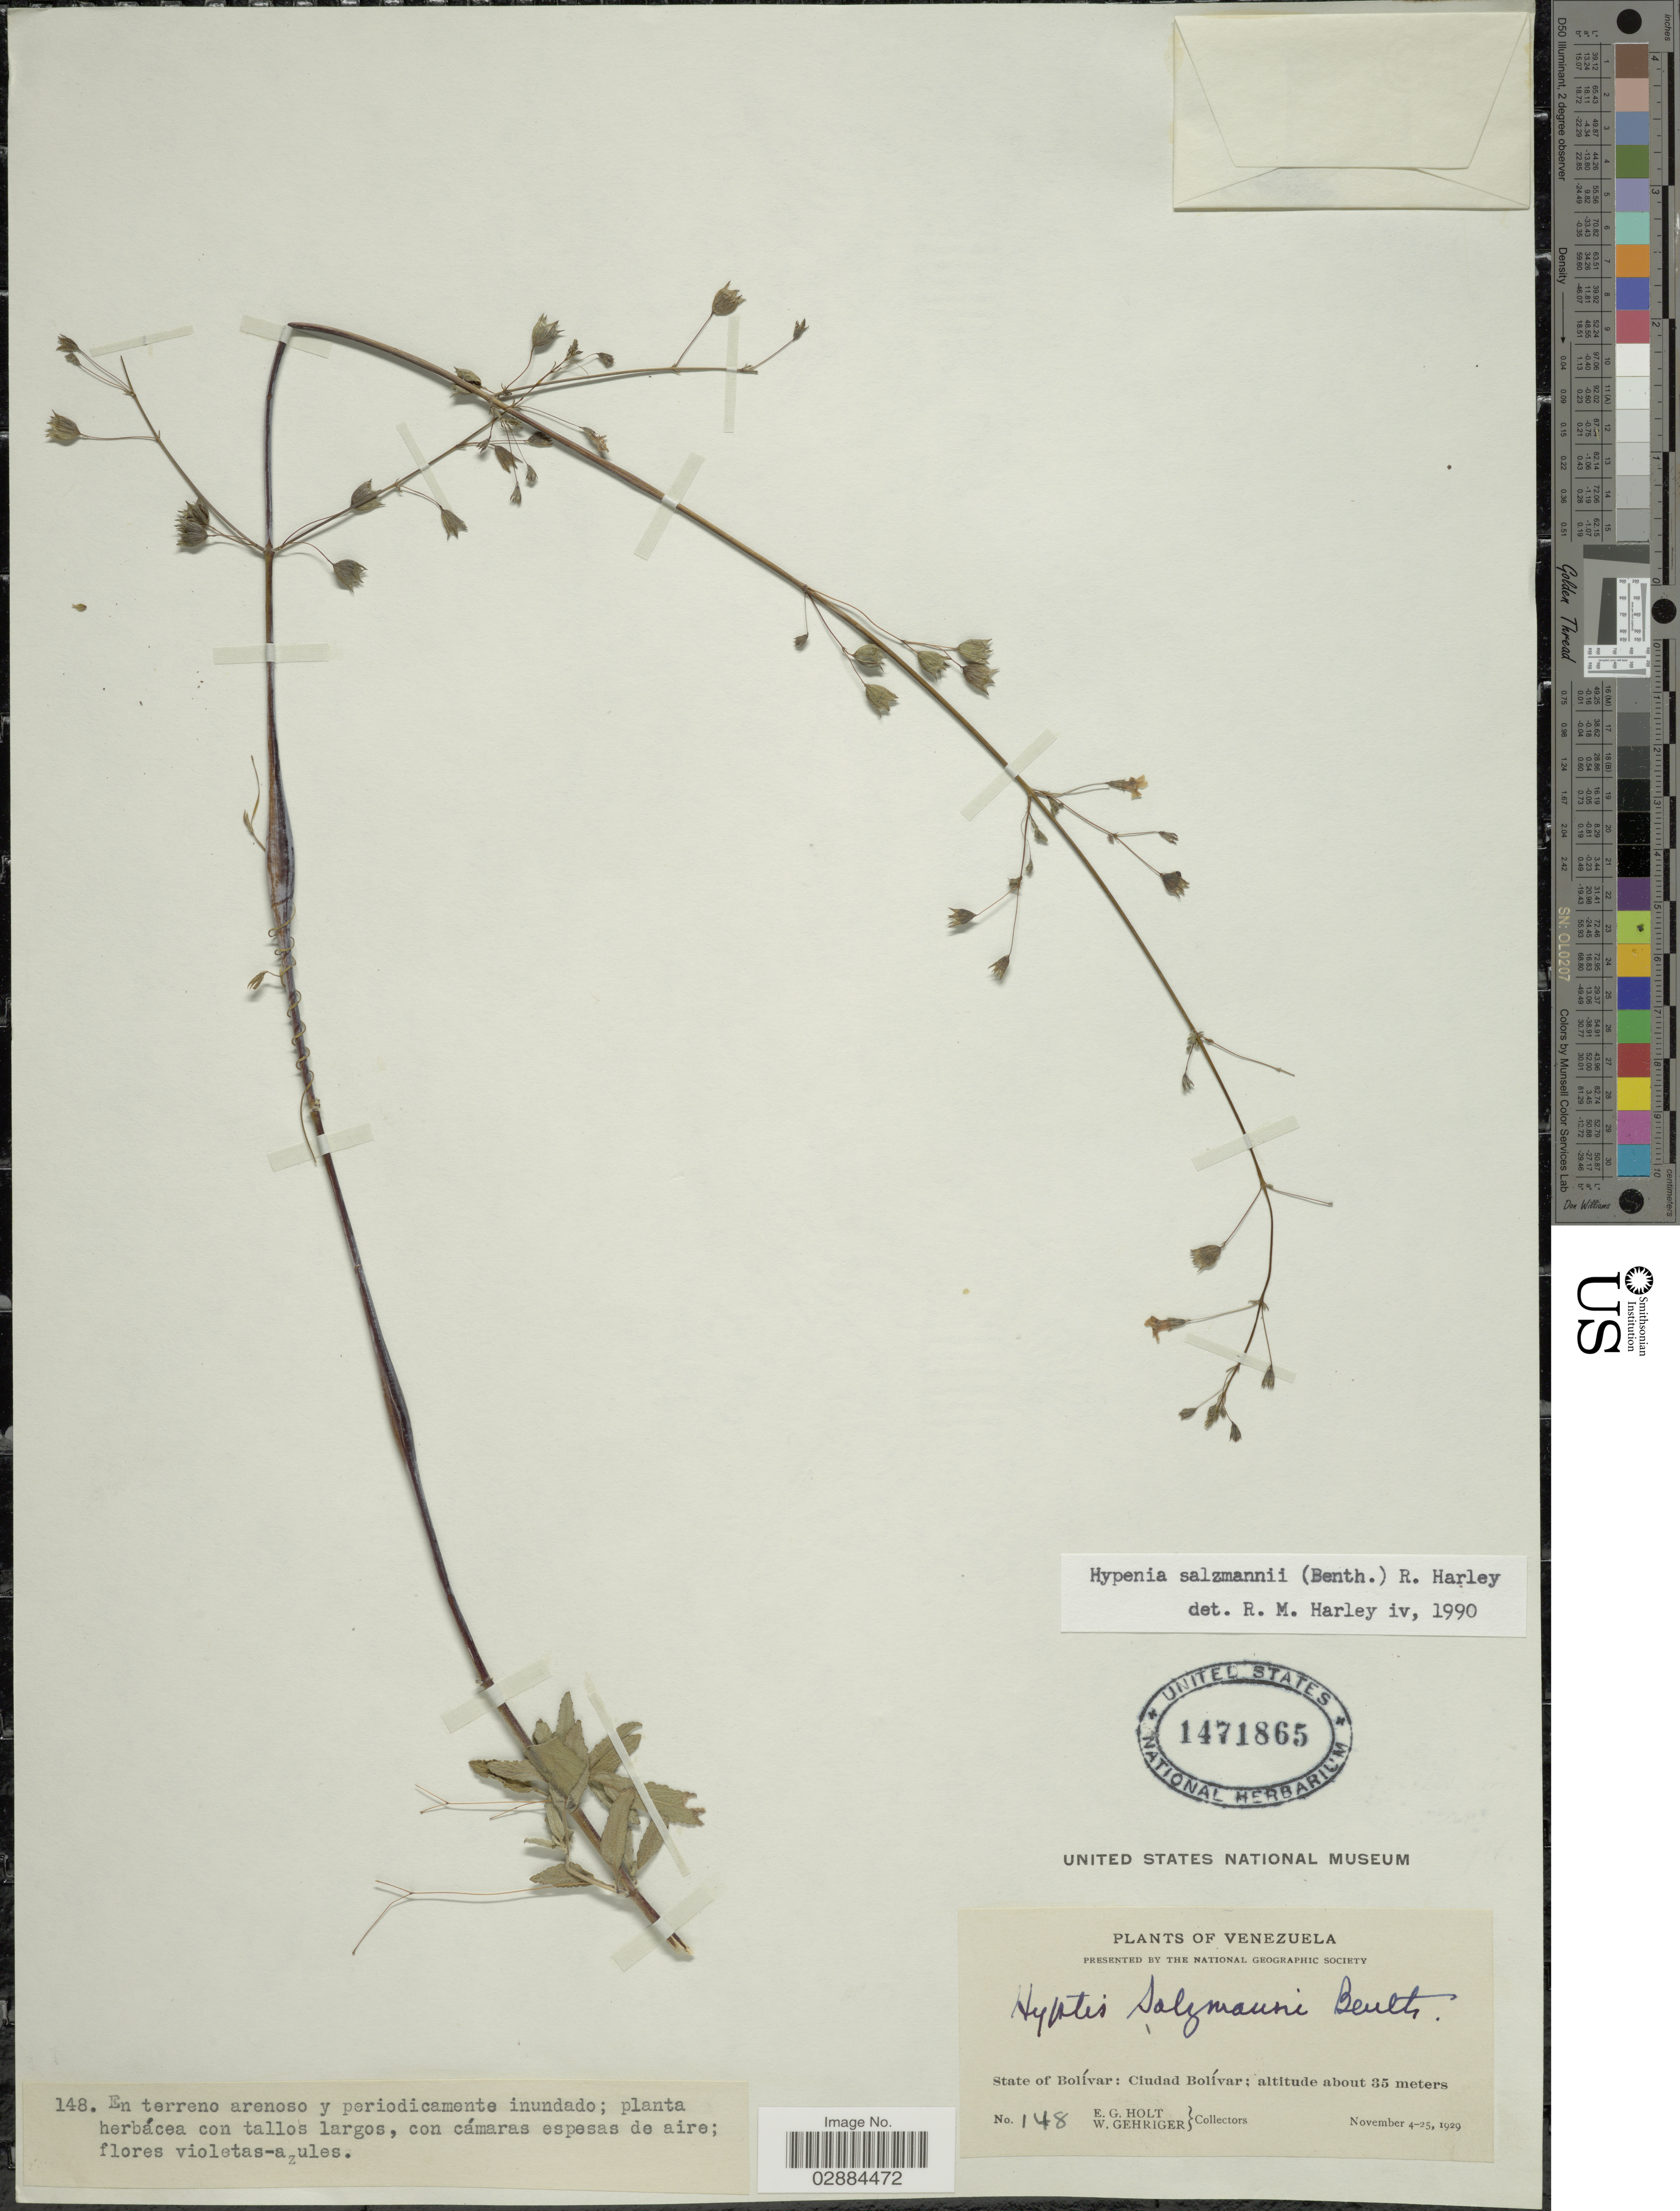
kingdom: Plantae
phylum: Tracheophyta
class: Magnoliopsida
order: Lamiales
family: Lamiaceae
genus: Hypenia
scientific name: Hypenia salzmannii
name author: (Benth.) Harley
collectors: E. G. Holt & W. Gehriger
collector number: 148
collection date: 1929-11-04/1929-11-25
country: Venezuela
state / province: Bolivar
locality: State of Bolívar: Ciudad Bolívar.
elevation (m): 35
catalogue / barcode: US 1471865